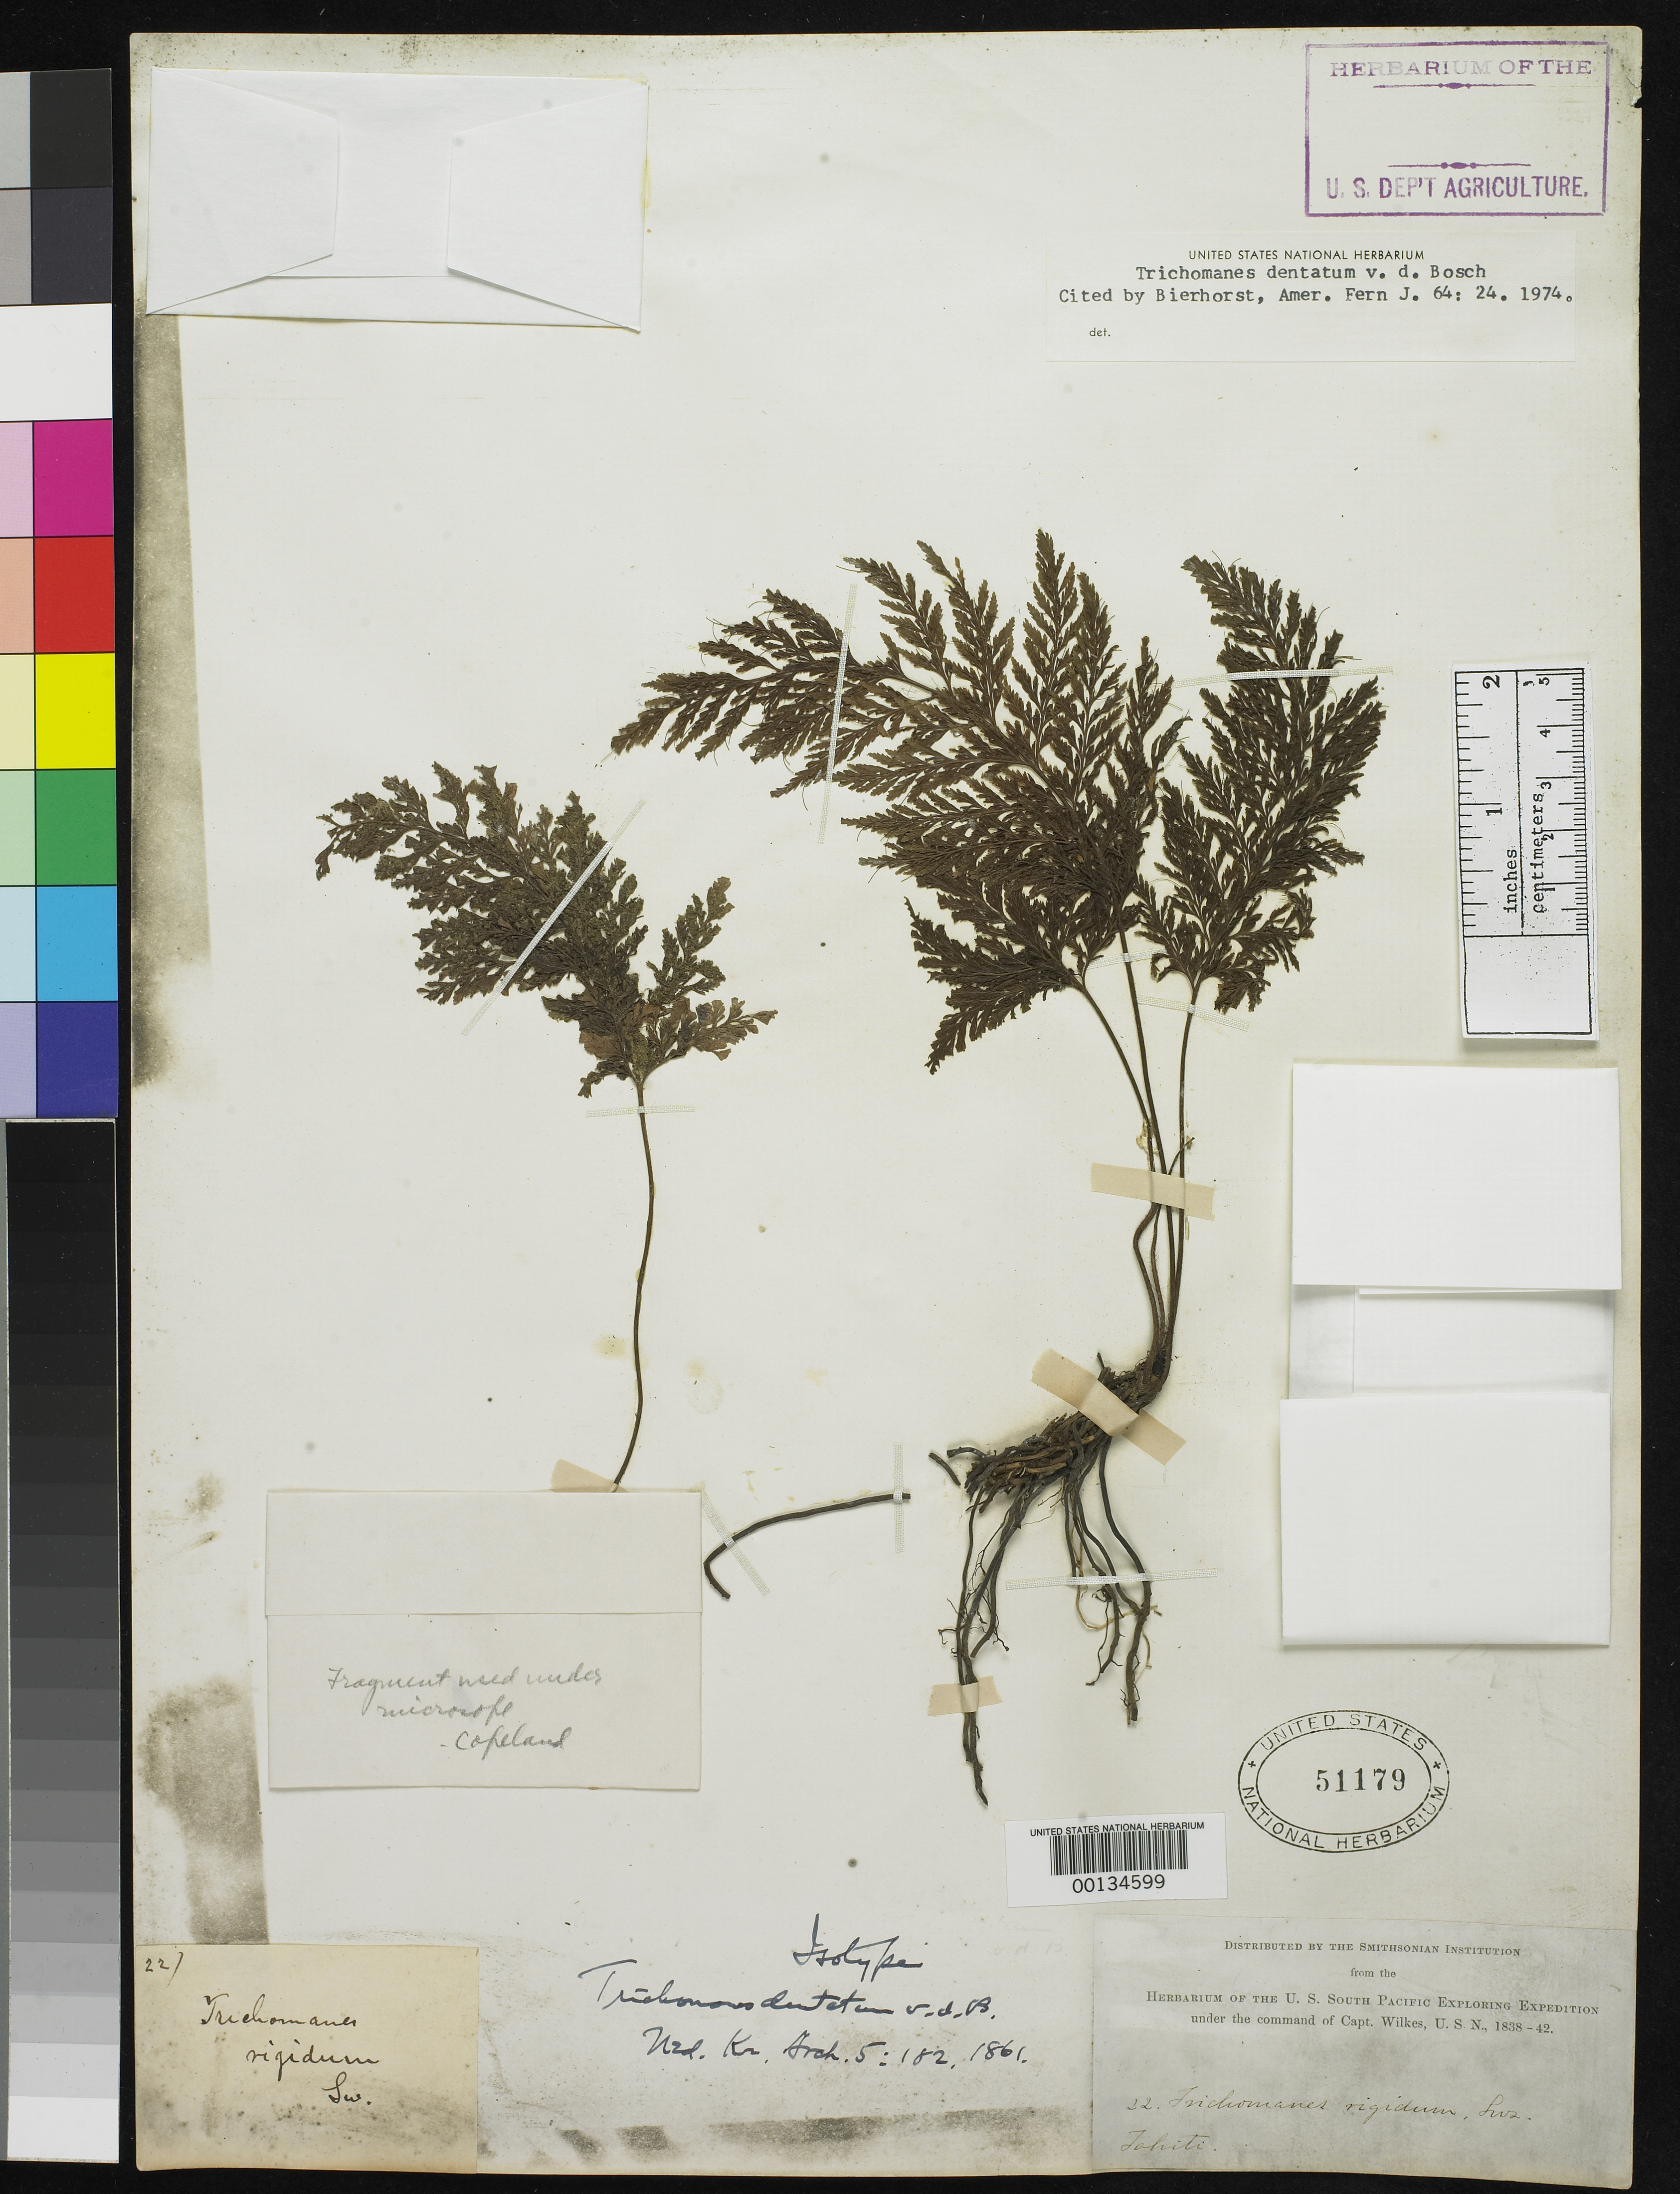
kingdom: Plantae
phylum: Tracheophyta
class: Polypodiopsida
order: Hymenophyllales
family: Hymenophyllaceae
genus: Trichomanes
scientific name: Trichomanes dentatum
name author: Bosch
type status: Type Collection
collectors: Wilkes Explor. Exped.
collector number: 22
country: French Polynesia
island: Tahiti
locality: Iles du Vent [Society Is.]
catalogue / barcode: US 51179